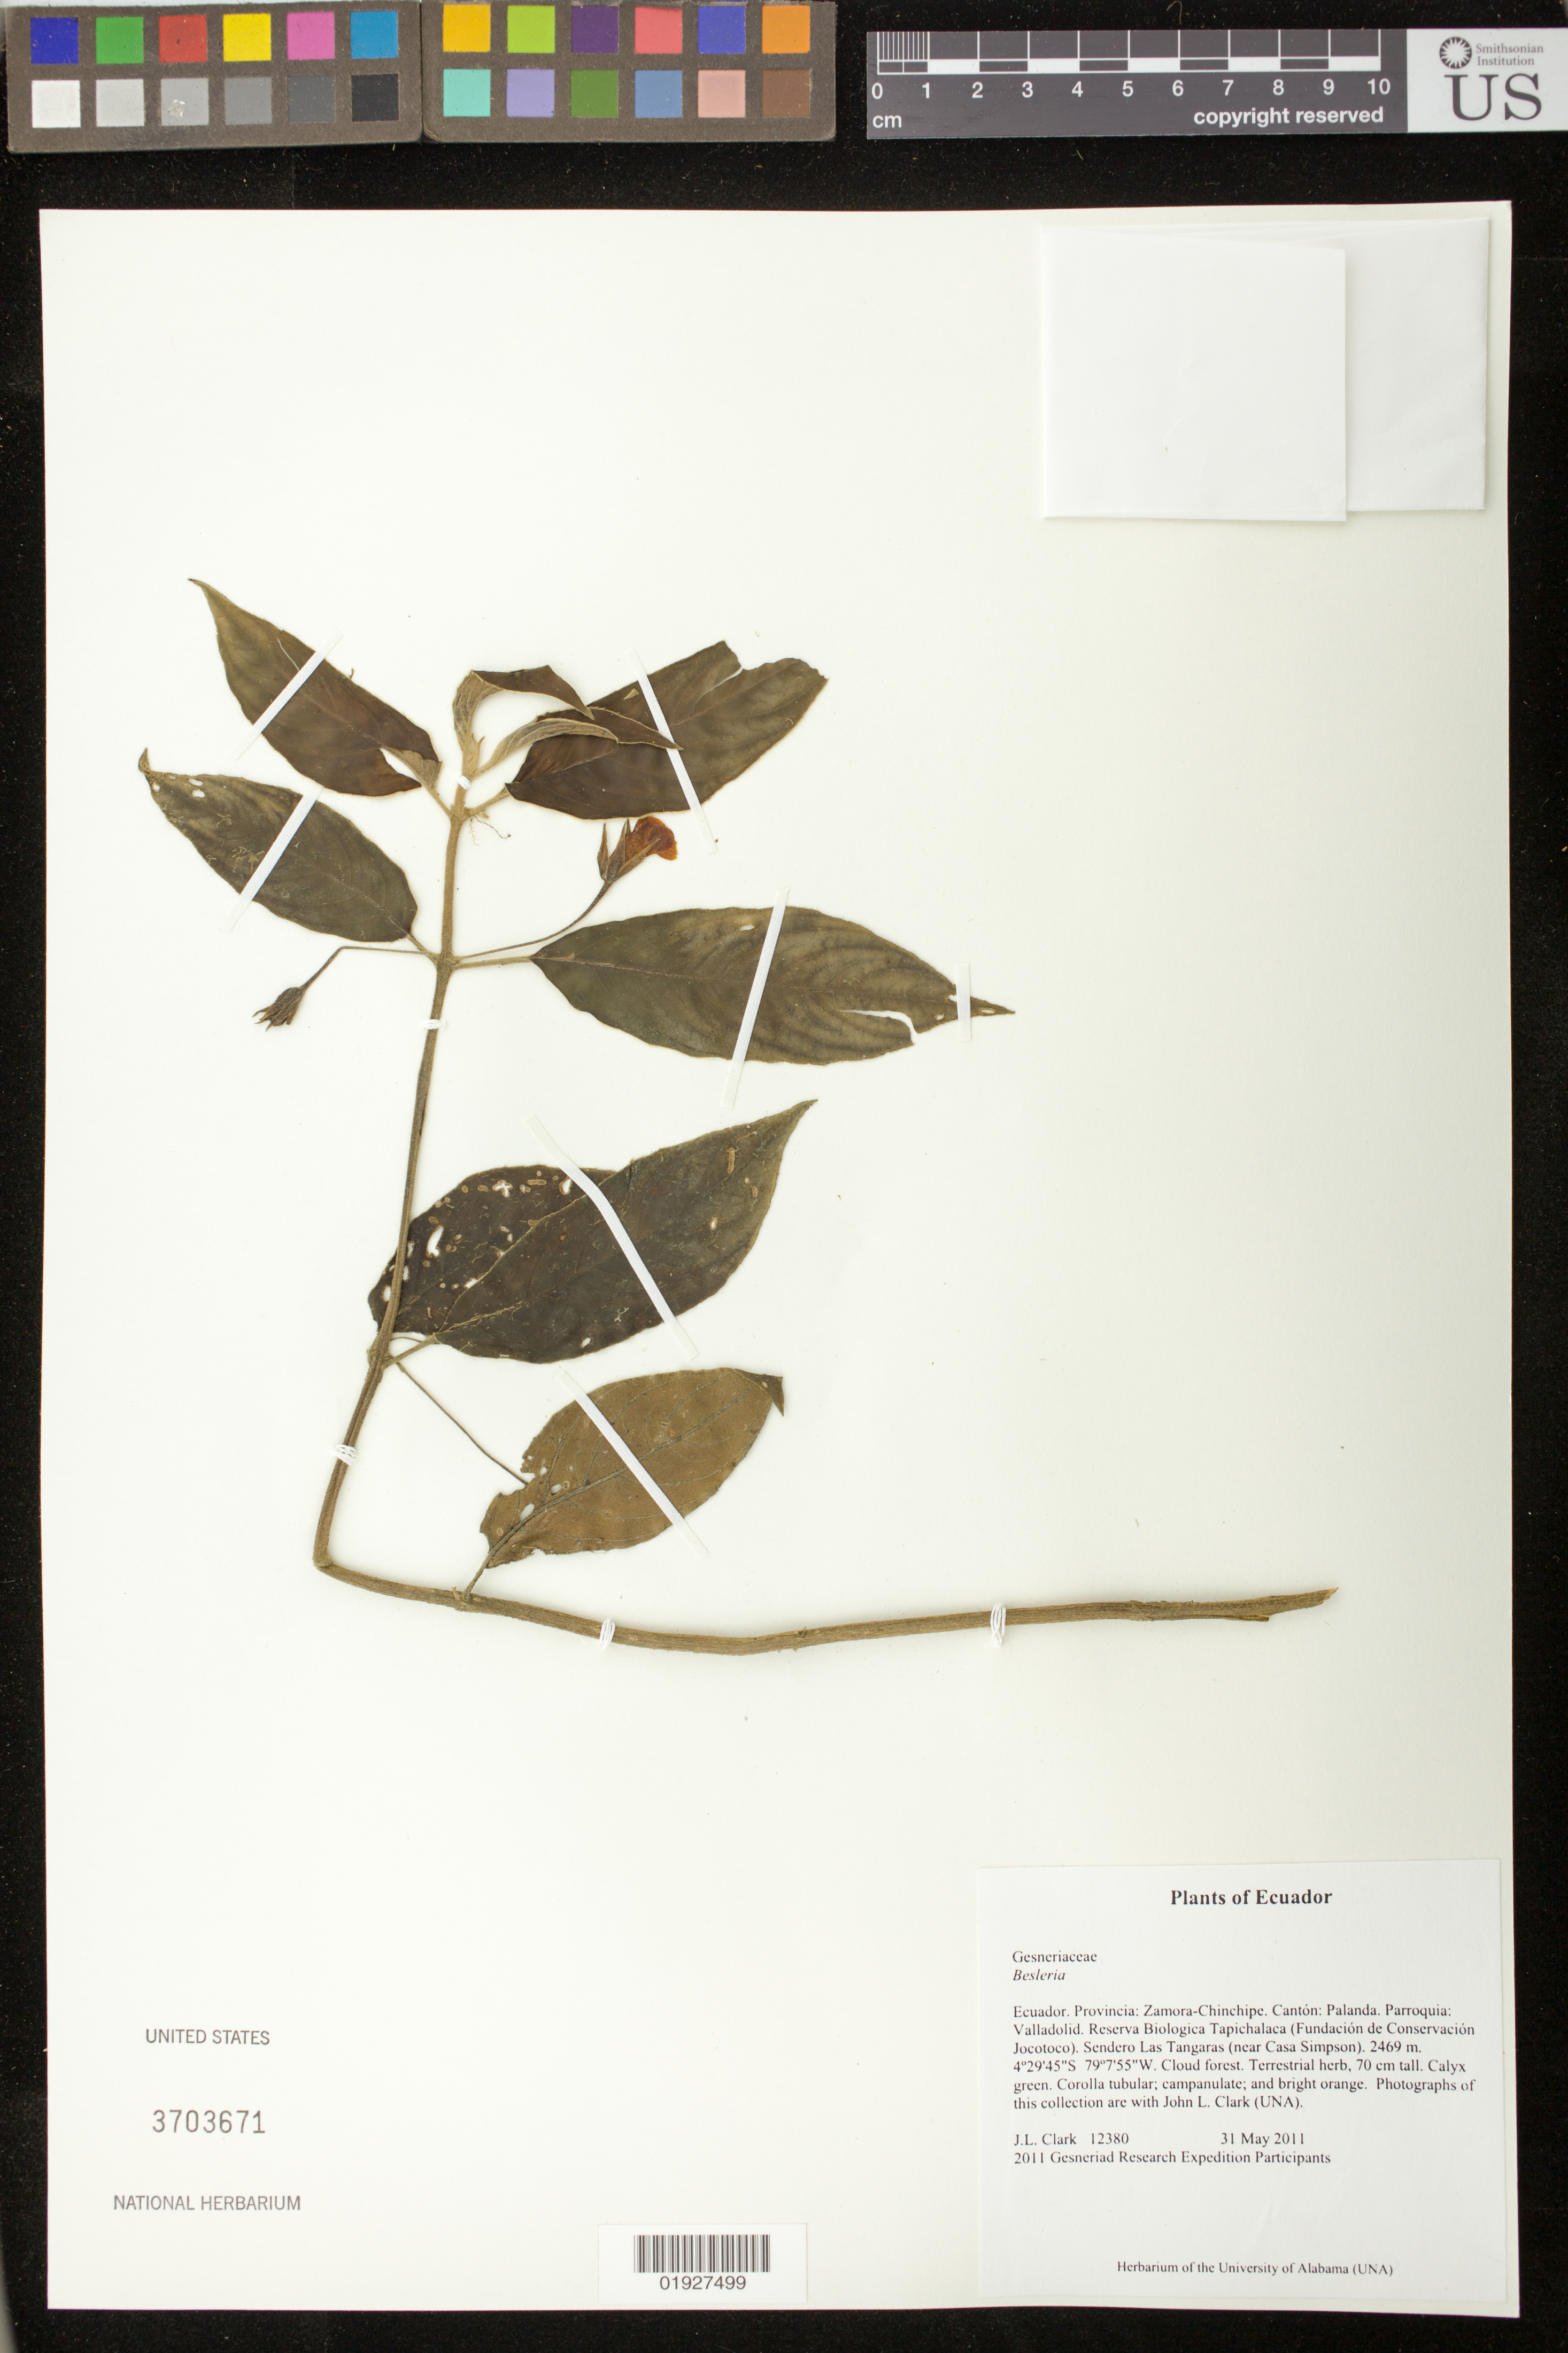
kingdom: Plantae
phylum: Tracheophyta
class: Magnoliopsida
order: Lamiales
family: Gesneriaceae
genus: Besleria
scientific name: Besleria sp.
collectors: J. L. Clark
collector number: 12380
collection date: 2011-05-31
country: Ecuador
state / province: Zamora-Chinchipe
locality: Cantón: Palanda. Parroquia: Vallodolid. Reserva Biologica Tapichalaca (Fundación de Conservación Jocotoco). Sendero Las Tangaras (near Casa Simpson)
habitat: Cloud forest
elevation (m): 2469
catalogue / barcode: US 3703671